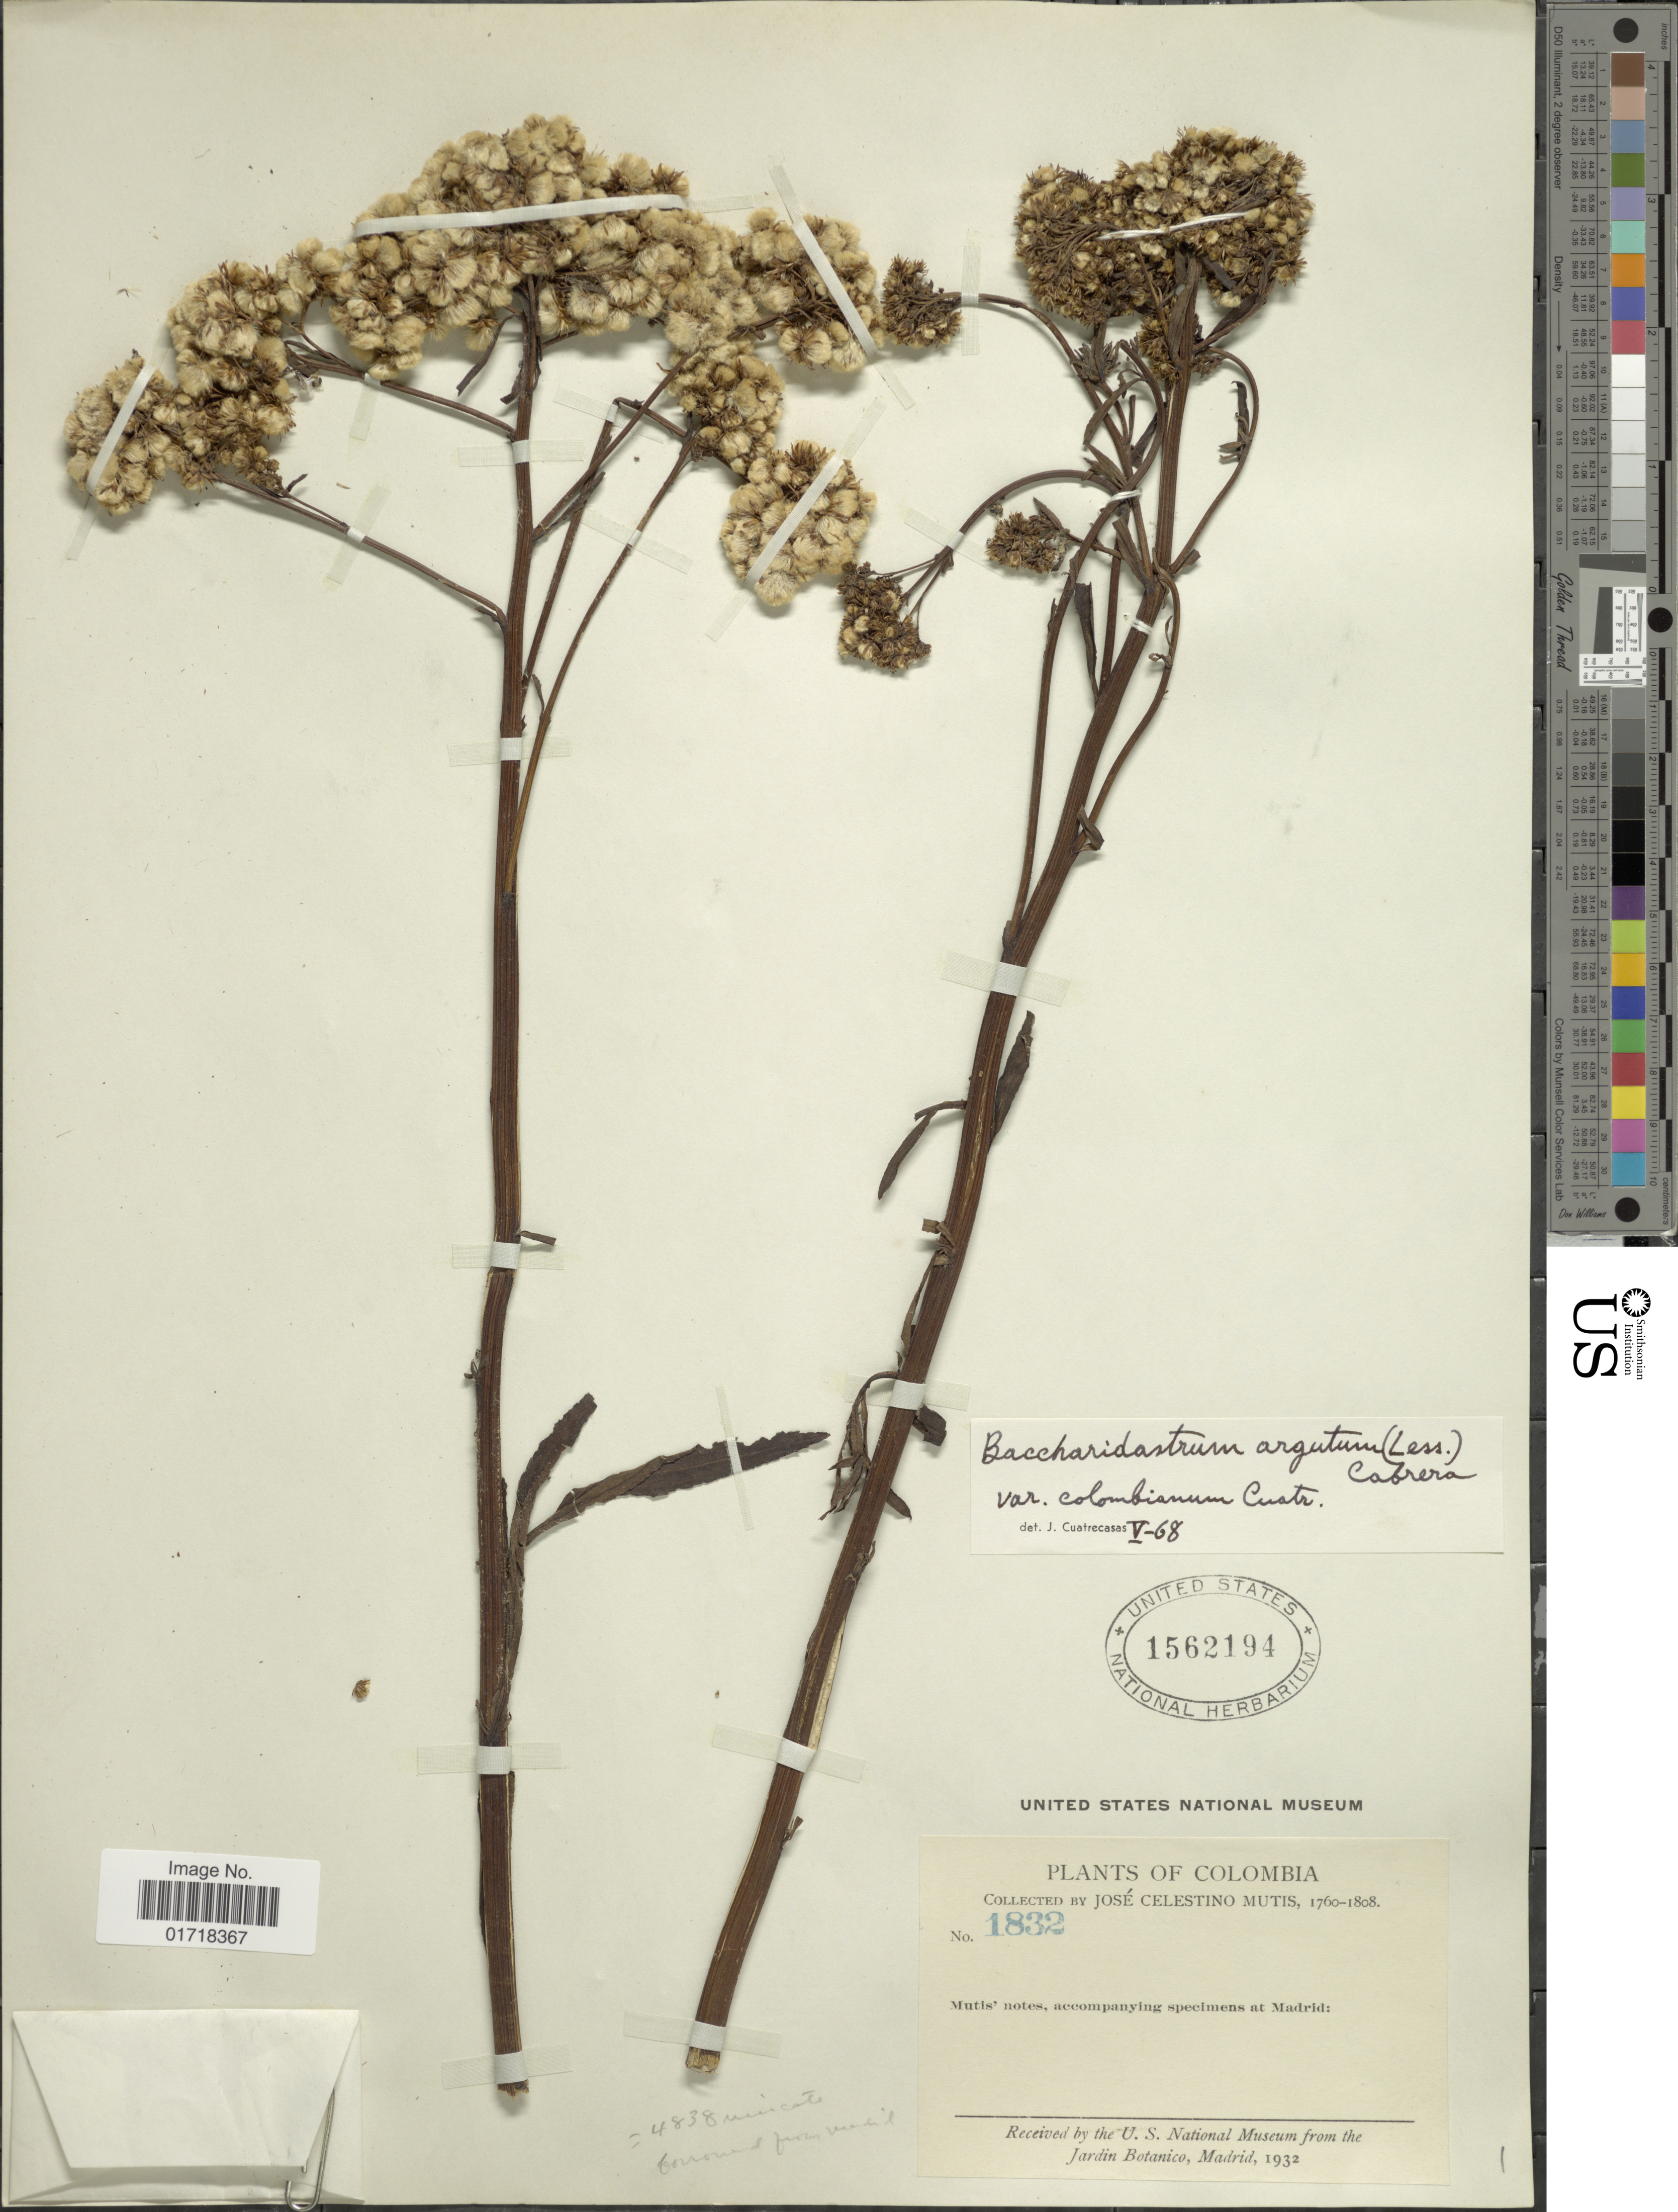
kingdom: Plantae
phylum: Tracheophyta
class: Magnoliopsida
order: Asterales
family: Asteraceae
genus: Baccharidastrum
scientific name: Baccharidastrum argutum var. colombianum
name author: Cuatrec.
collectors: J. C. B. Mutis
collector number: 1832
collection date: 1760/1808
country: Colombia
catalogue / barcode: US 1562194